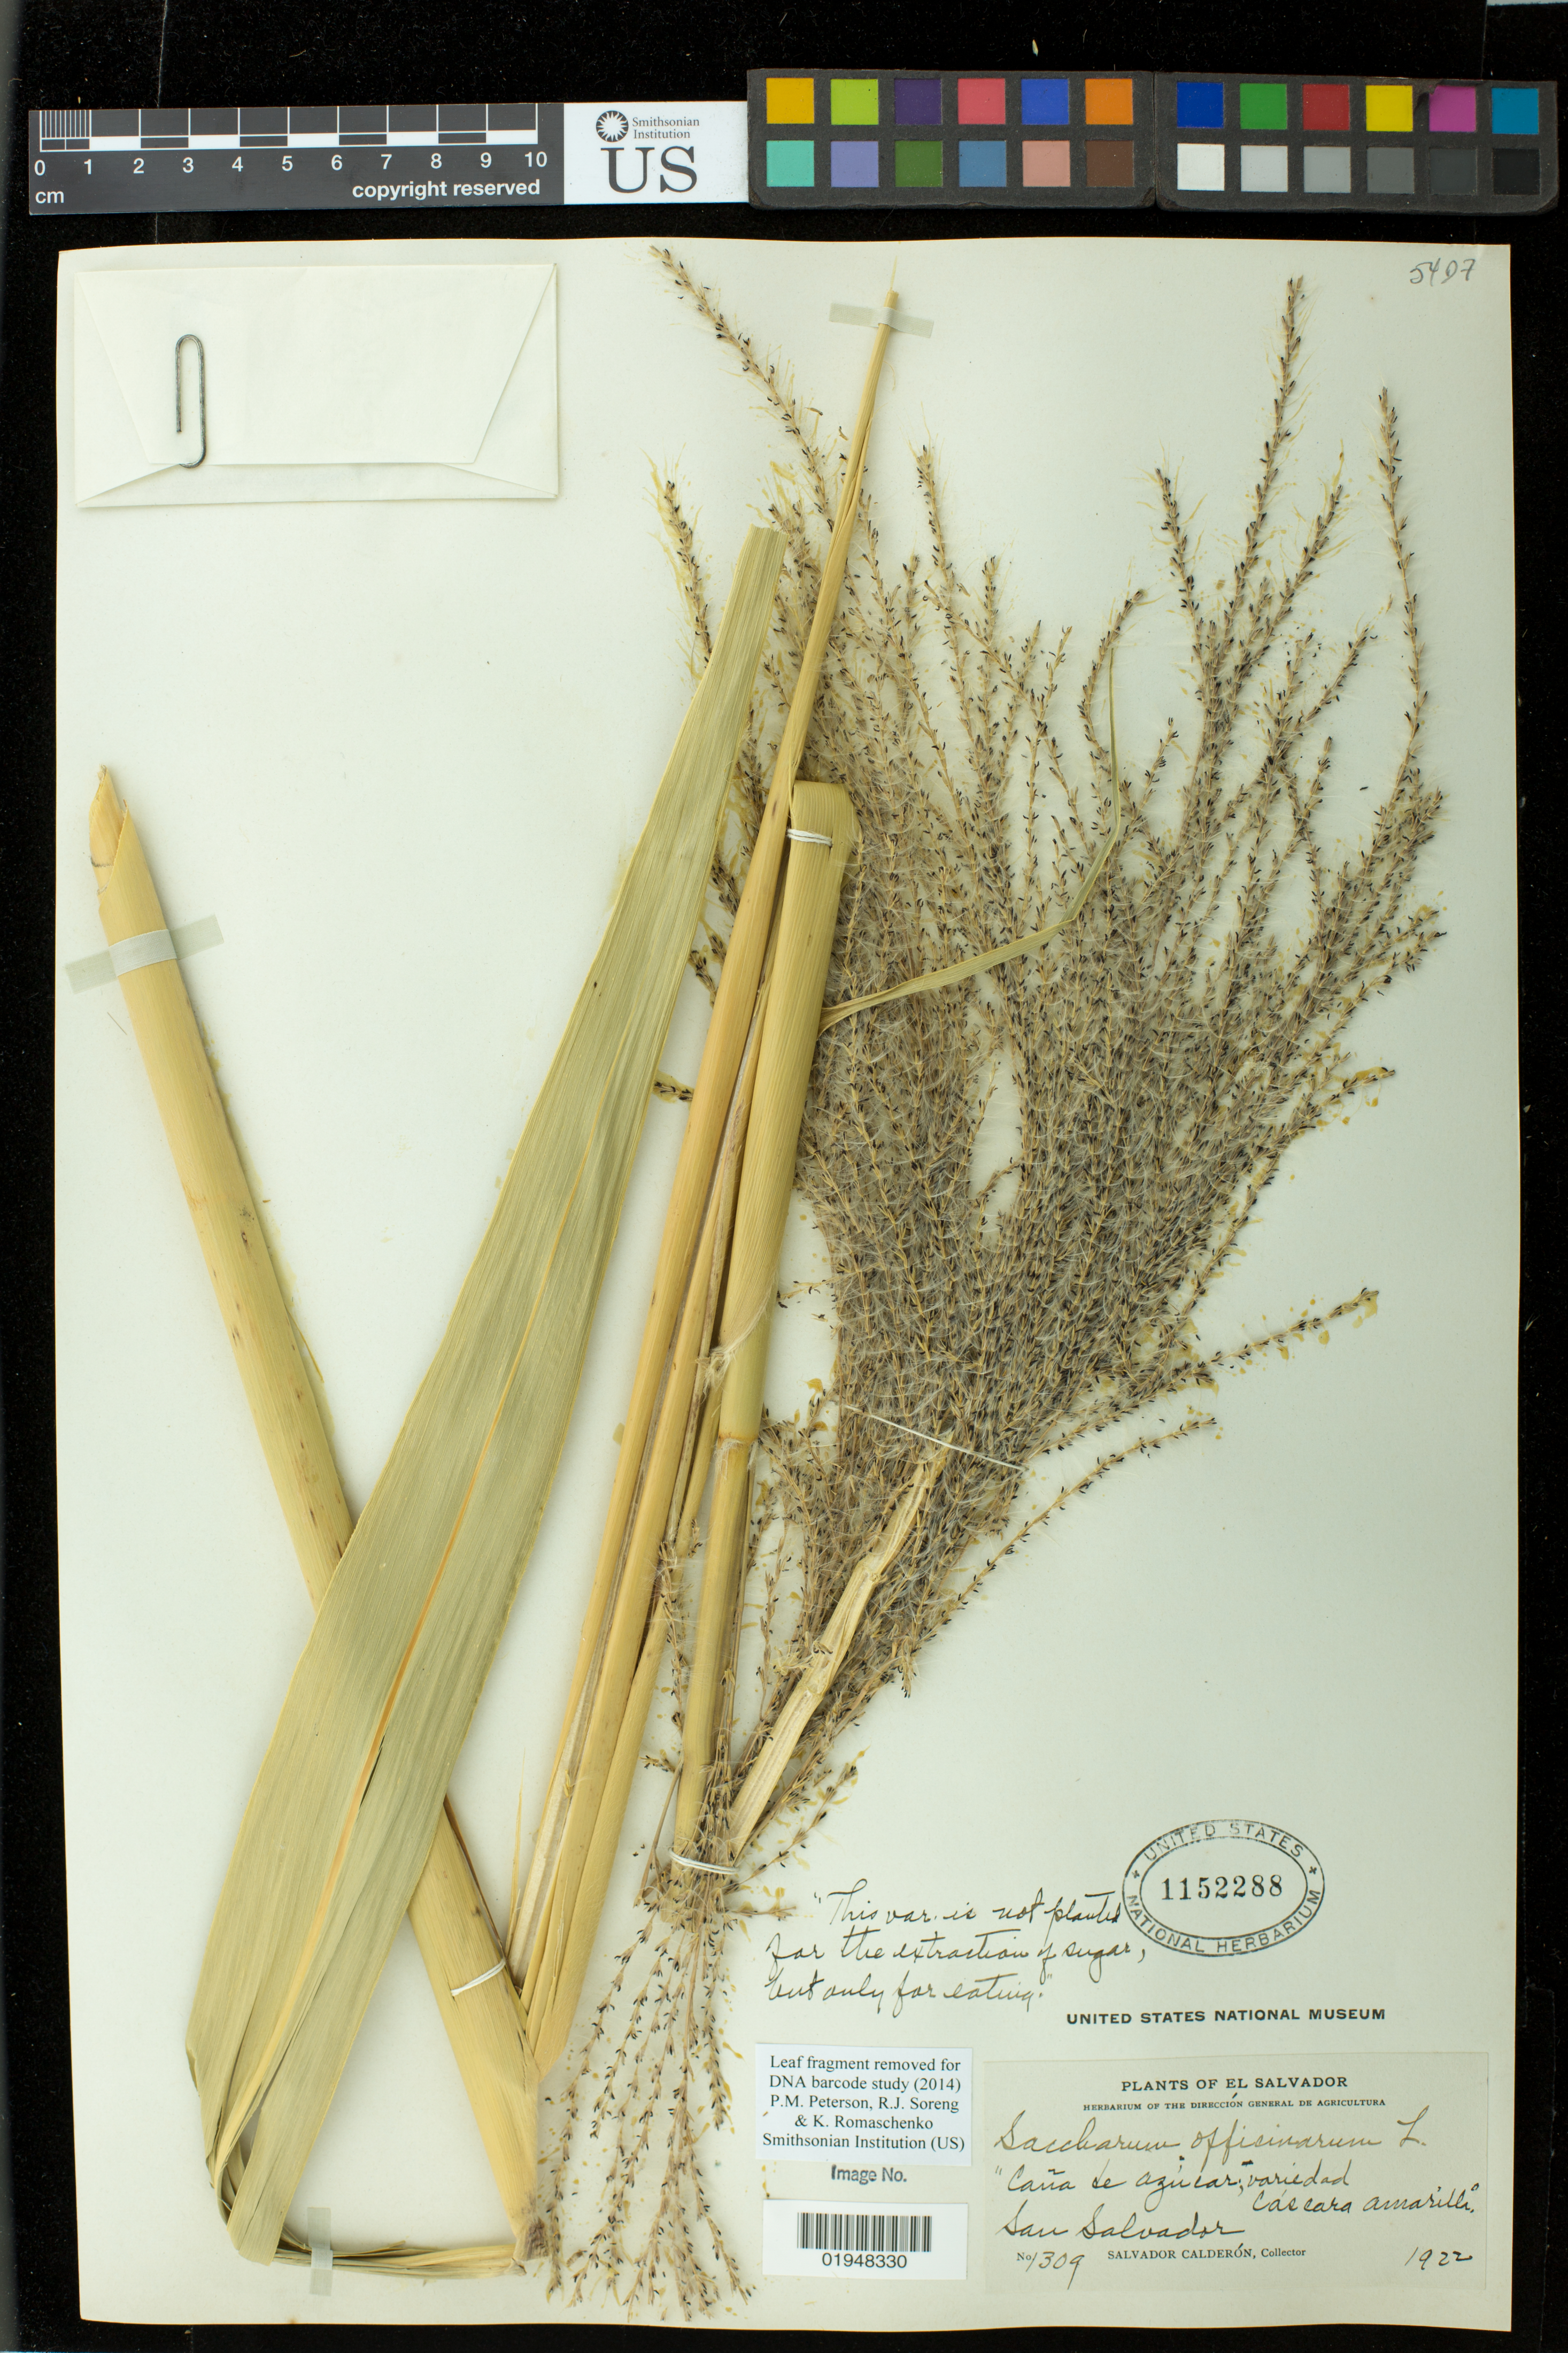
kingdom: Plantae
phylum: Tracheophyta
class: Liliopsida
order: Poales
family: Poaceae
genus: Saccharum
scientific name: Saccharum officinarum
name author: L.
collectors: S. Calderón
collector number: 1309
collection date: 1922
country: El Salvador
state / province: San Salvador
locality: San Salvador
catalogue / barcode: US 1152288